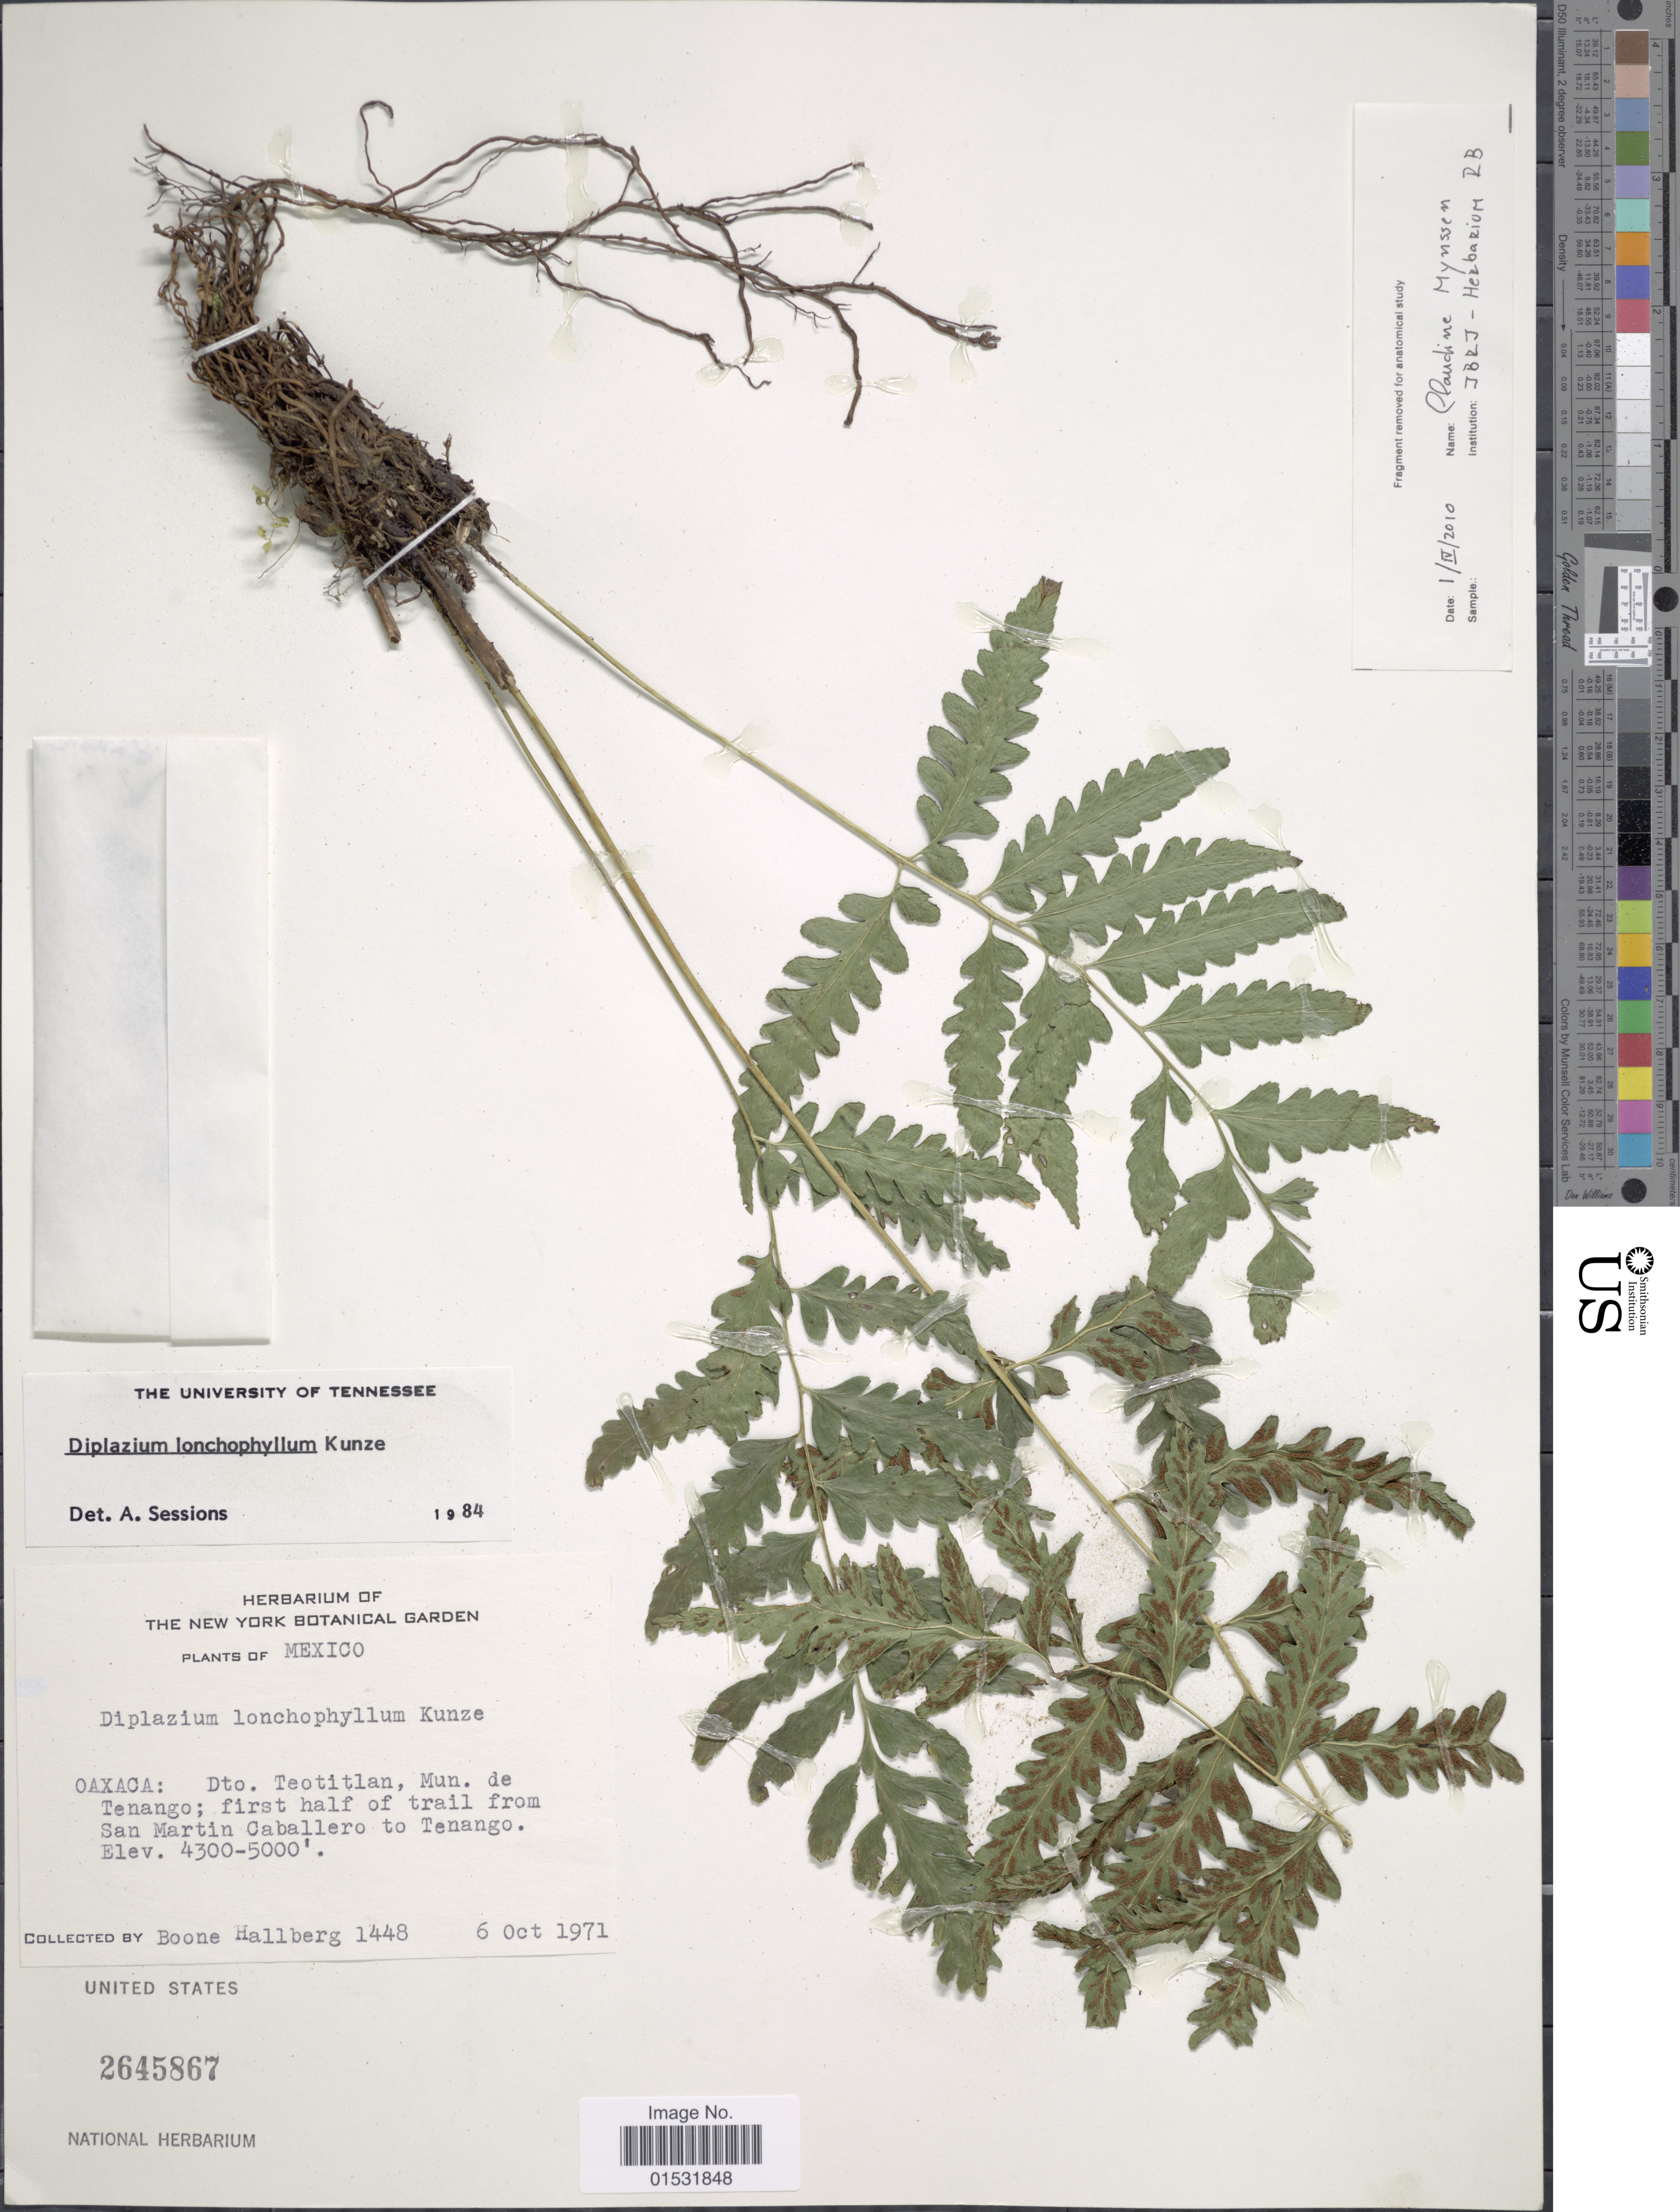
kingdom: Plantae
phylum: Tracheophyta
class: Polypodiopsida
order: Polypodiales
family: Athyriaceae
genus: Diplazium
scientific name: Diplazium lonchophyllum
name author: Kunze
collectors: B. Hallberg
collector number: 1448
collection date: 1971-10-06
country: Mexico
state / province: Oaxaca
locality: Dto. Teotitlan, Mun. de Tenango; first half trail from San Martin Caballero to Tenango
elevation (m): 1311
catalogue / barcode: US 2645867